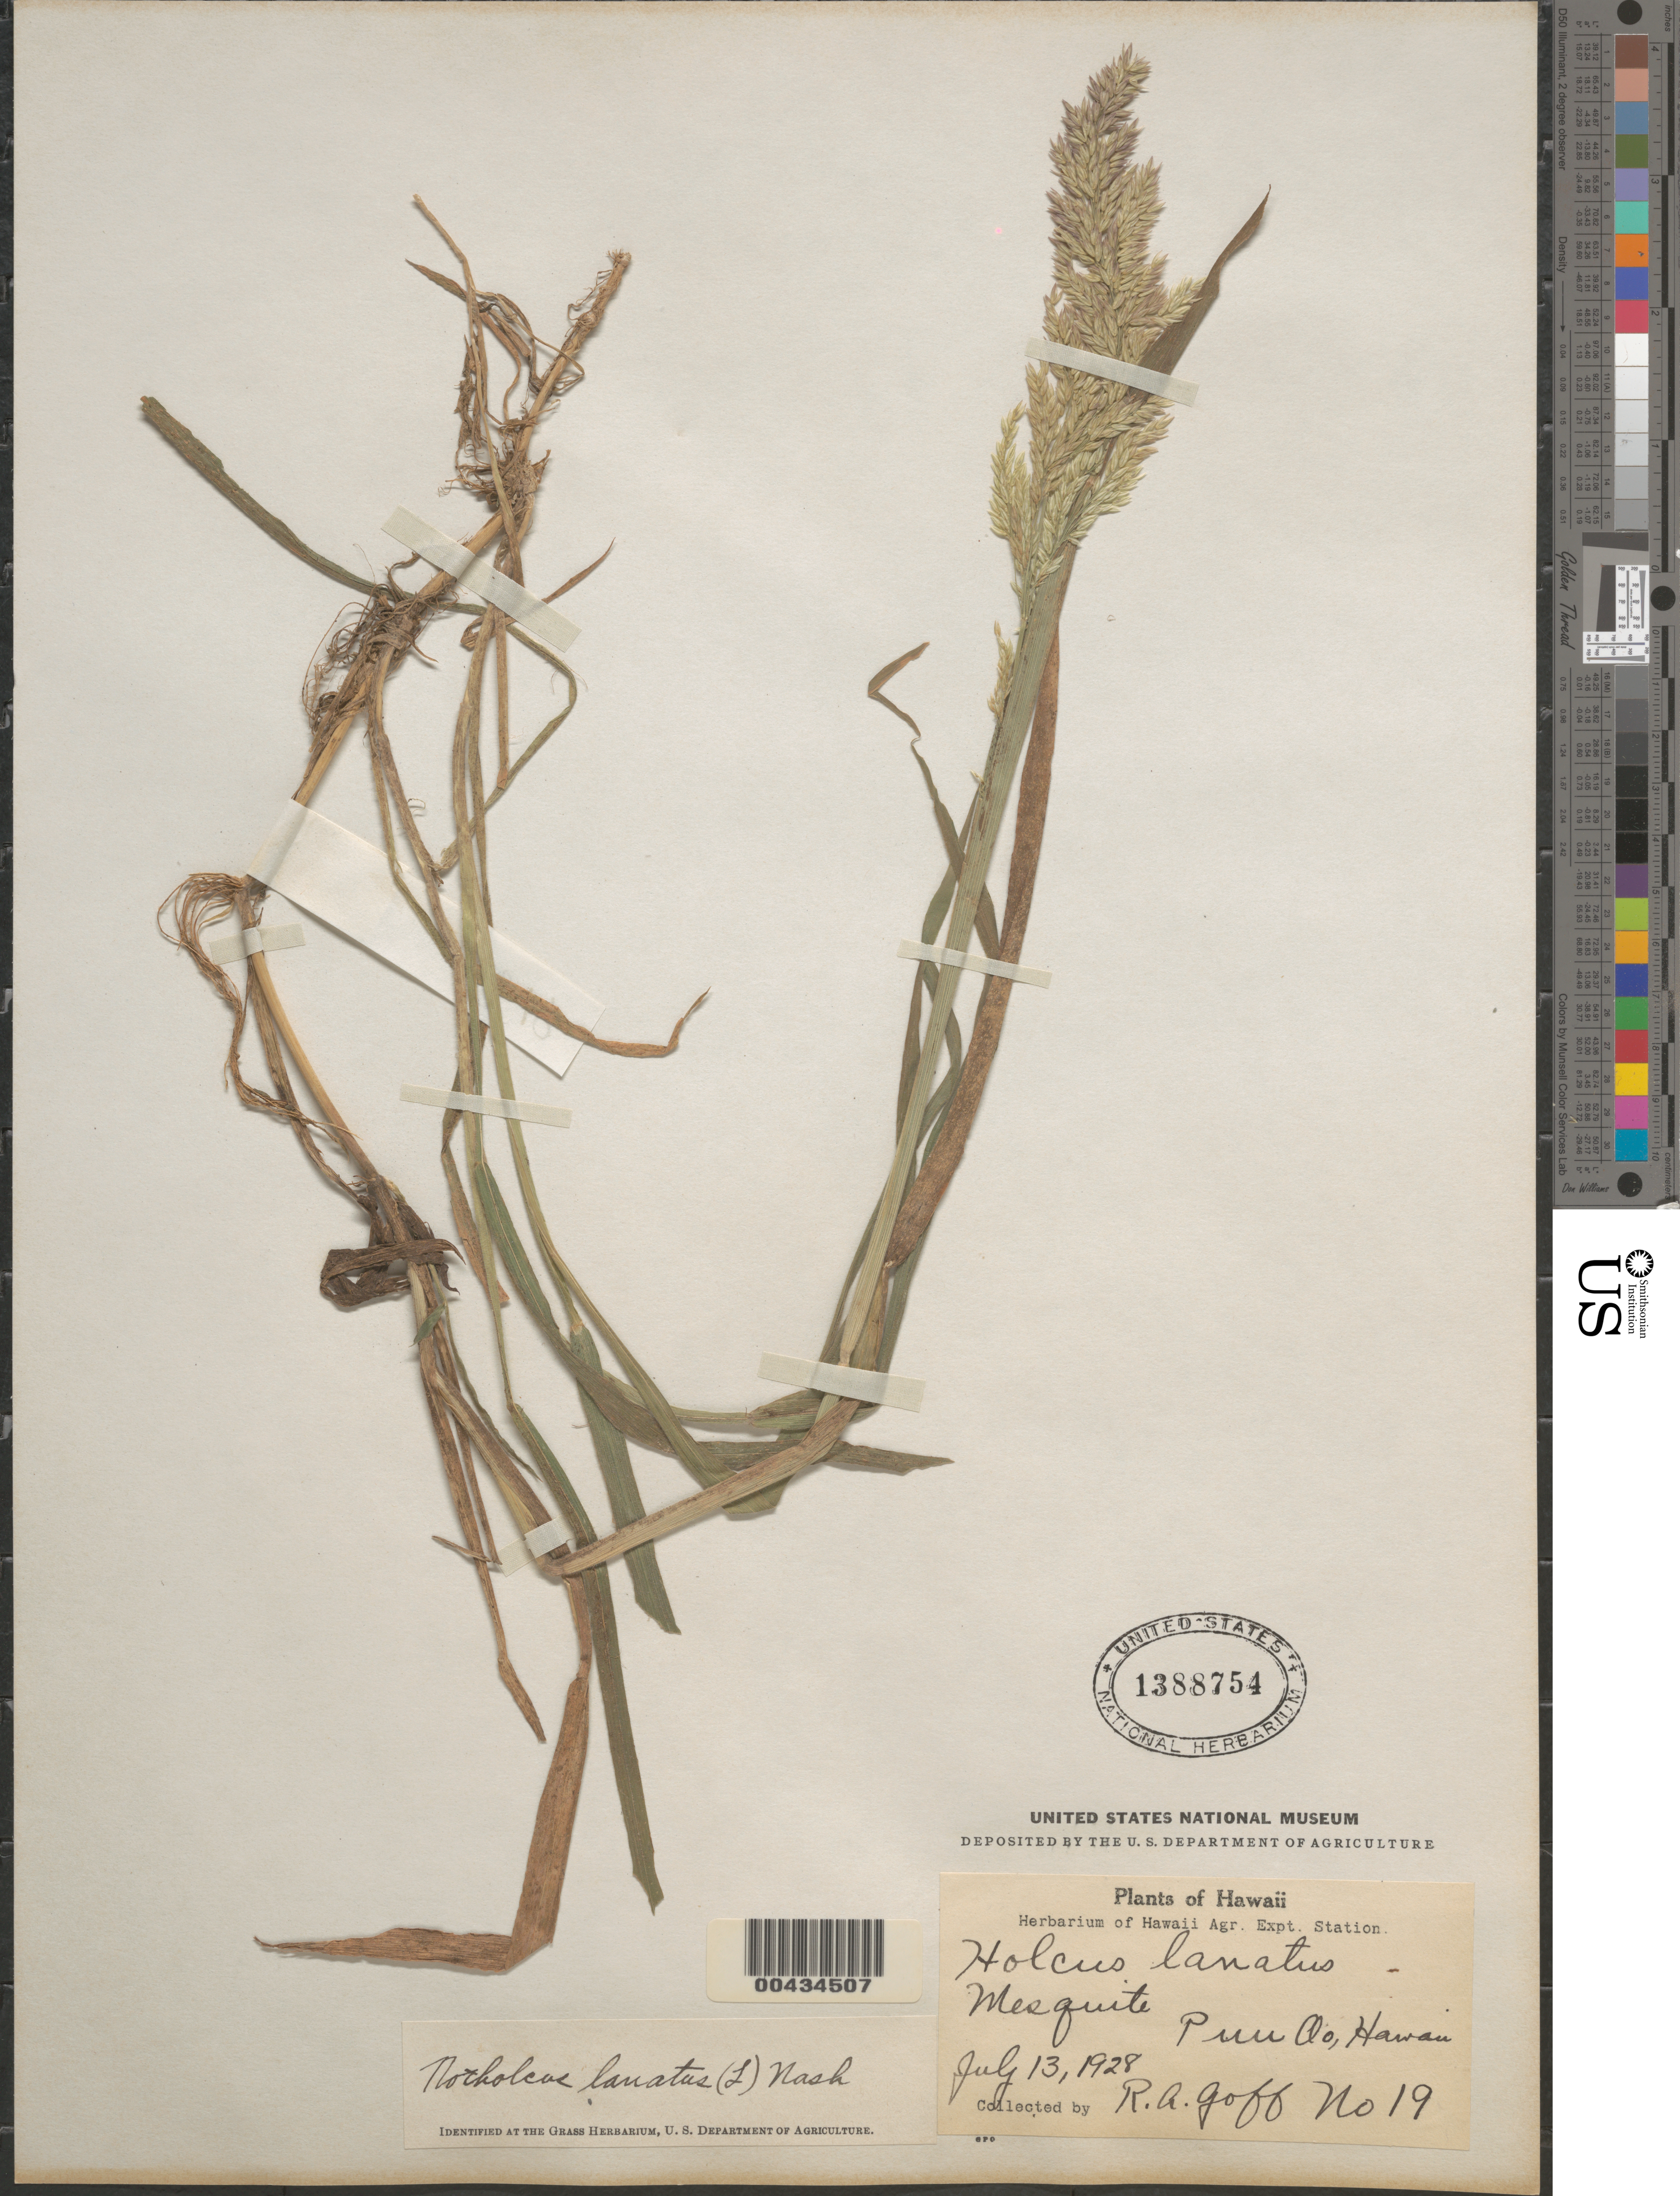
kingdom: Plantae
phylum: Tracheophyta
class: Liliopsida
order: Poales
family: Poaceae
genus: Holcus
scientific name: Holcus lanatus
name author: L.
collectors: R. Goff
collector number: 19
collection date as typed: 13 Jul 1928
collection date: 1928-07-13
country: United States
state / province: Hawaii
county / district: Hawaii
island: Hawaii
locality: Puu Oo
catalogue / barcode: US 1388754